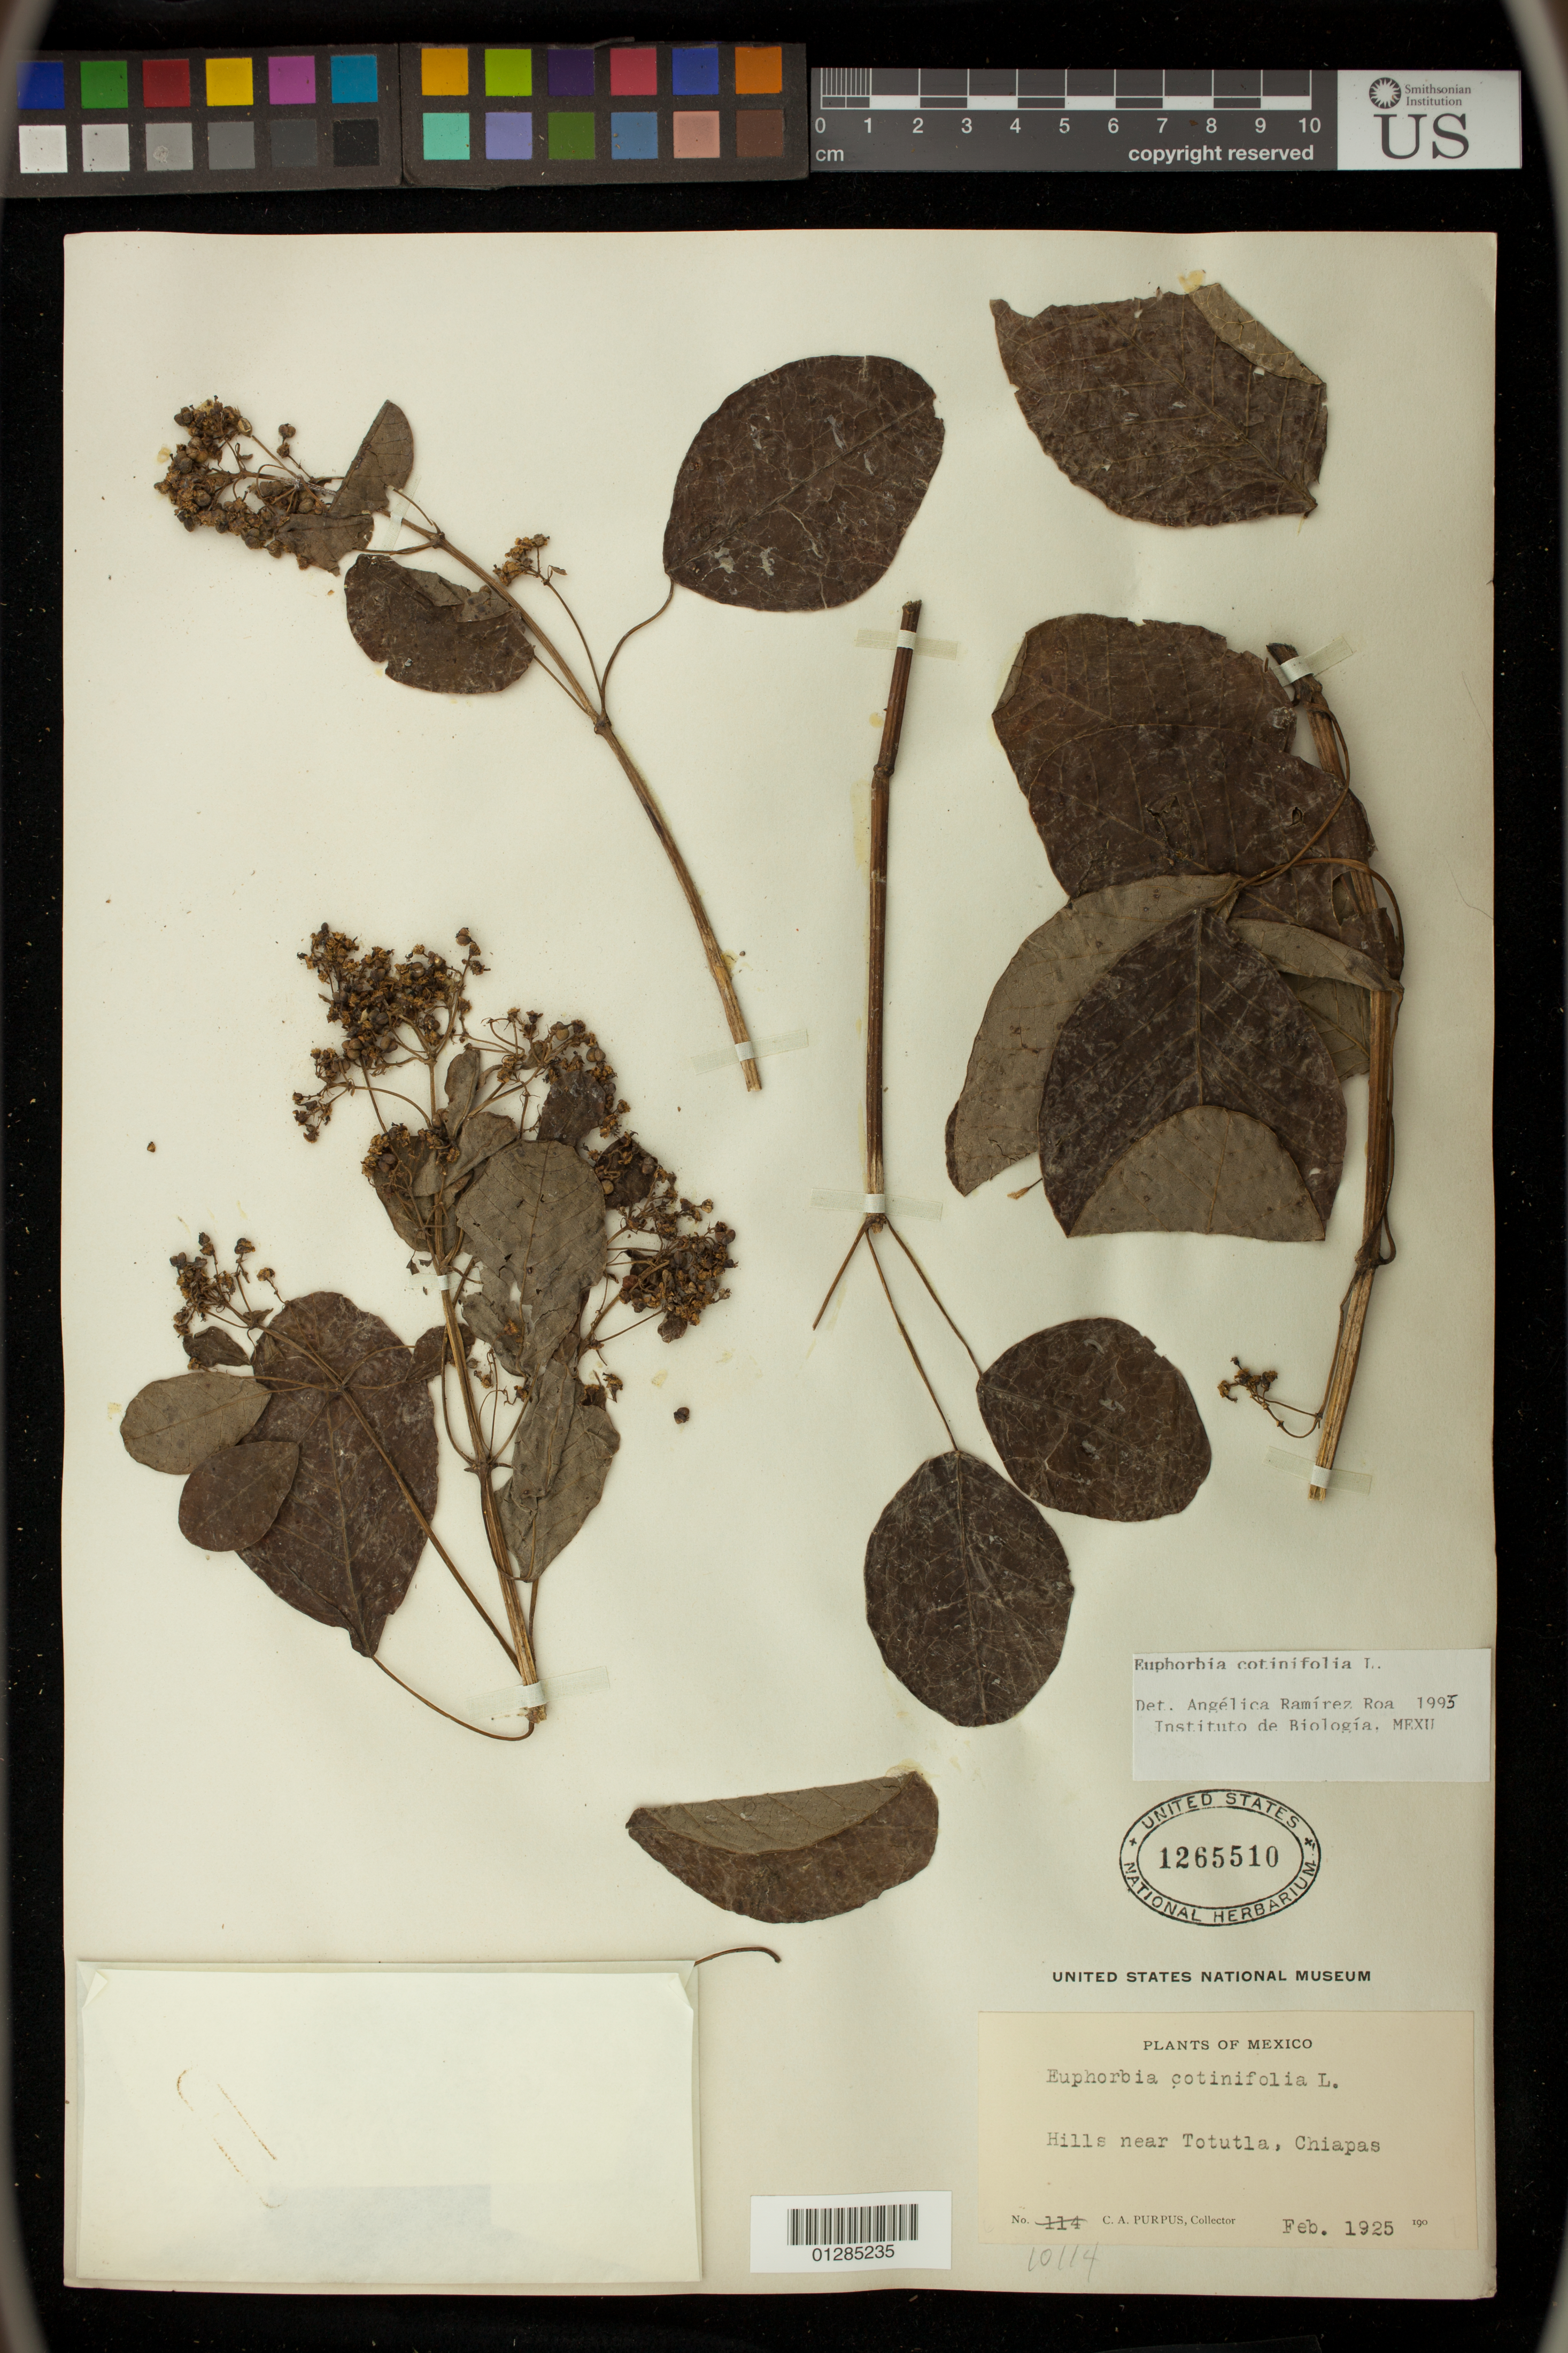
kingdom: Plantae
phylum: Tracheophyta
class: Magnoliopsida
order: Malpighiales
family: Euphorbiaceae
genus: Euphorbia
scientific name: Euphorbia cotinifolia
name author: L.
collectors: C. A. Purpus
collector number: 10114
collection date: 1925-02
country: Mexico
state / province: Chiapas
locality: Hills near Totutla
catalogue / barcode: US 1265510